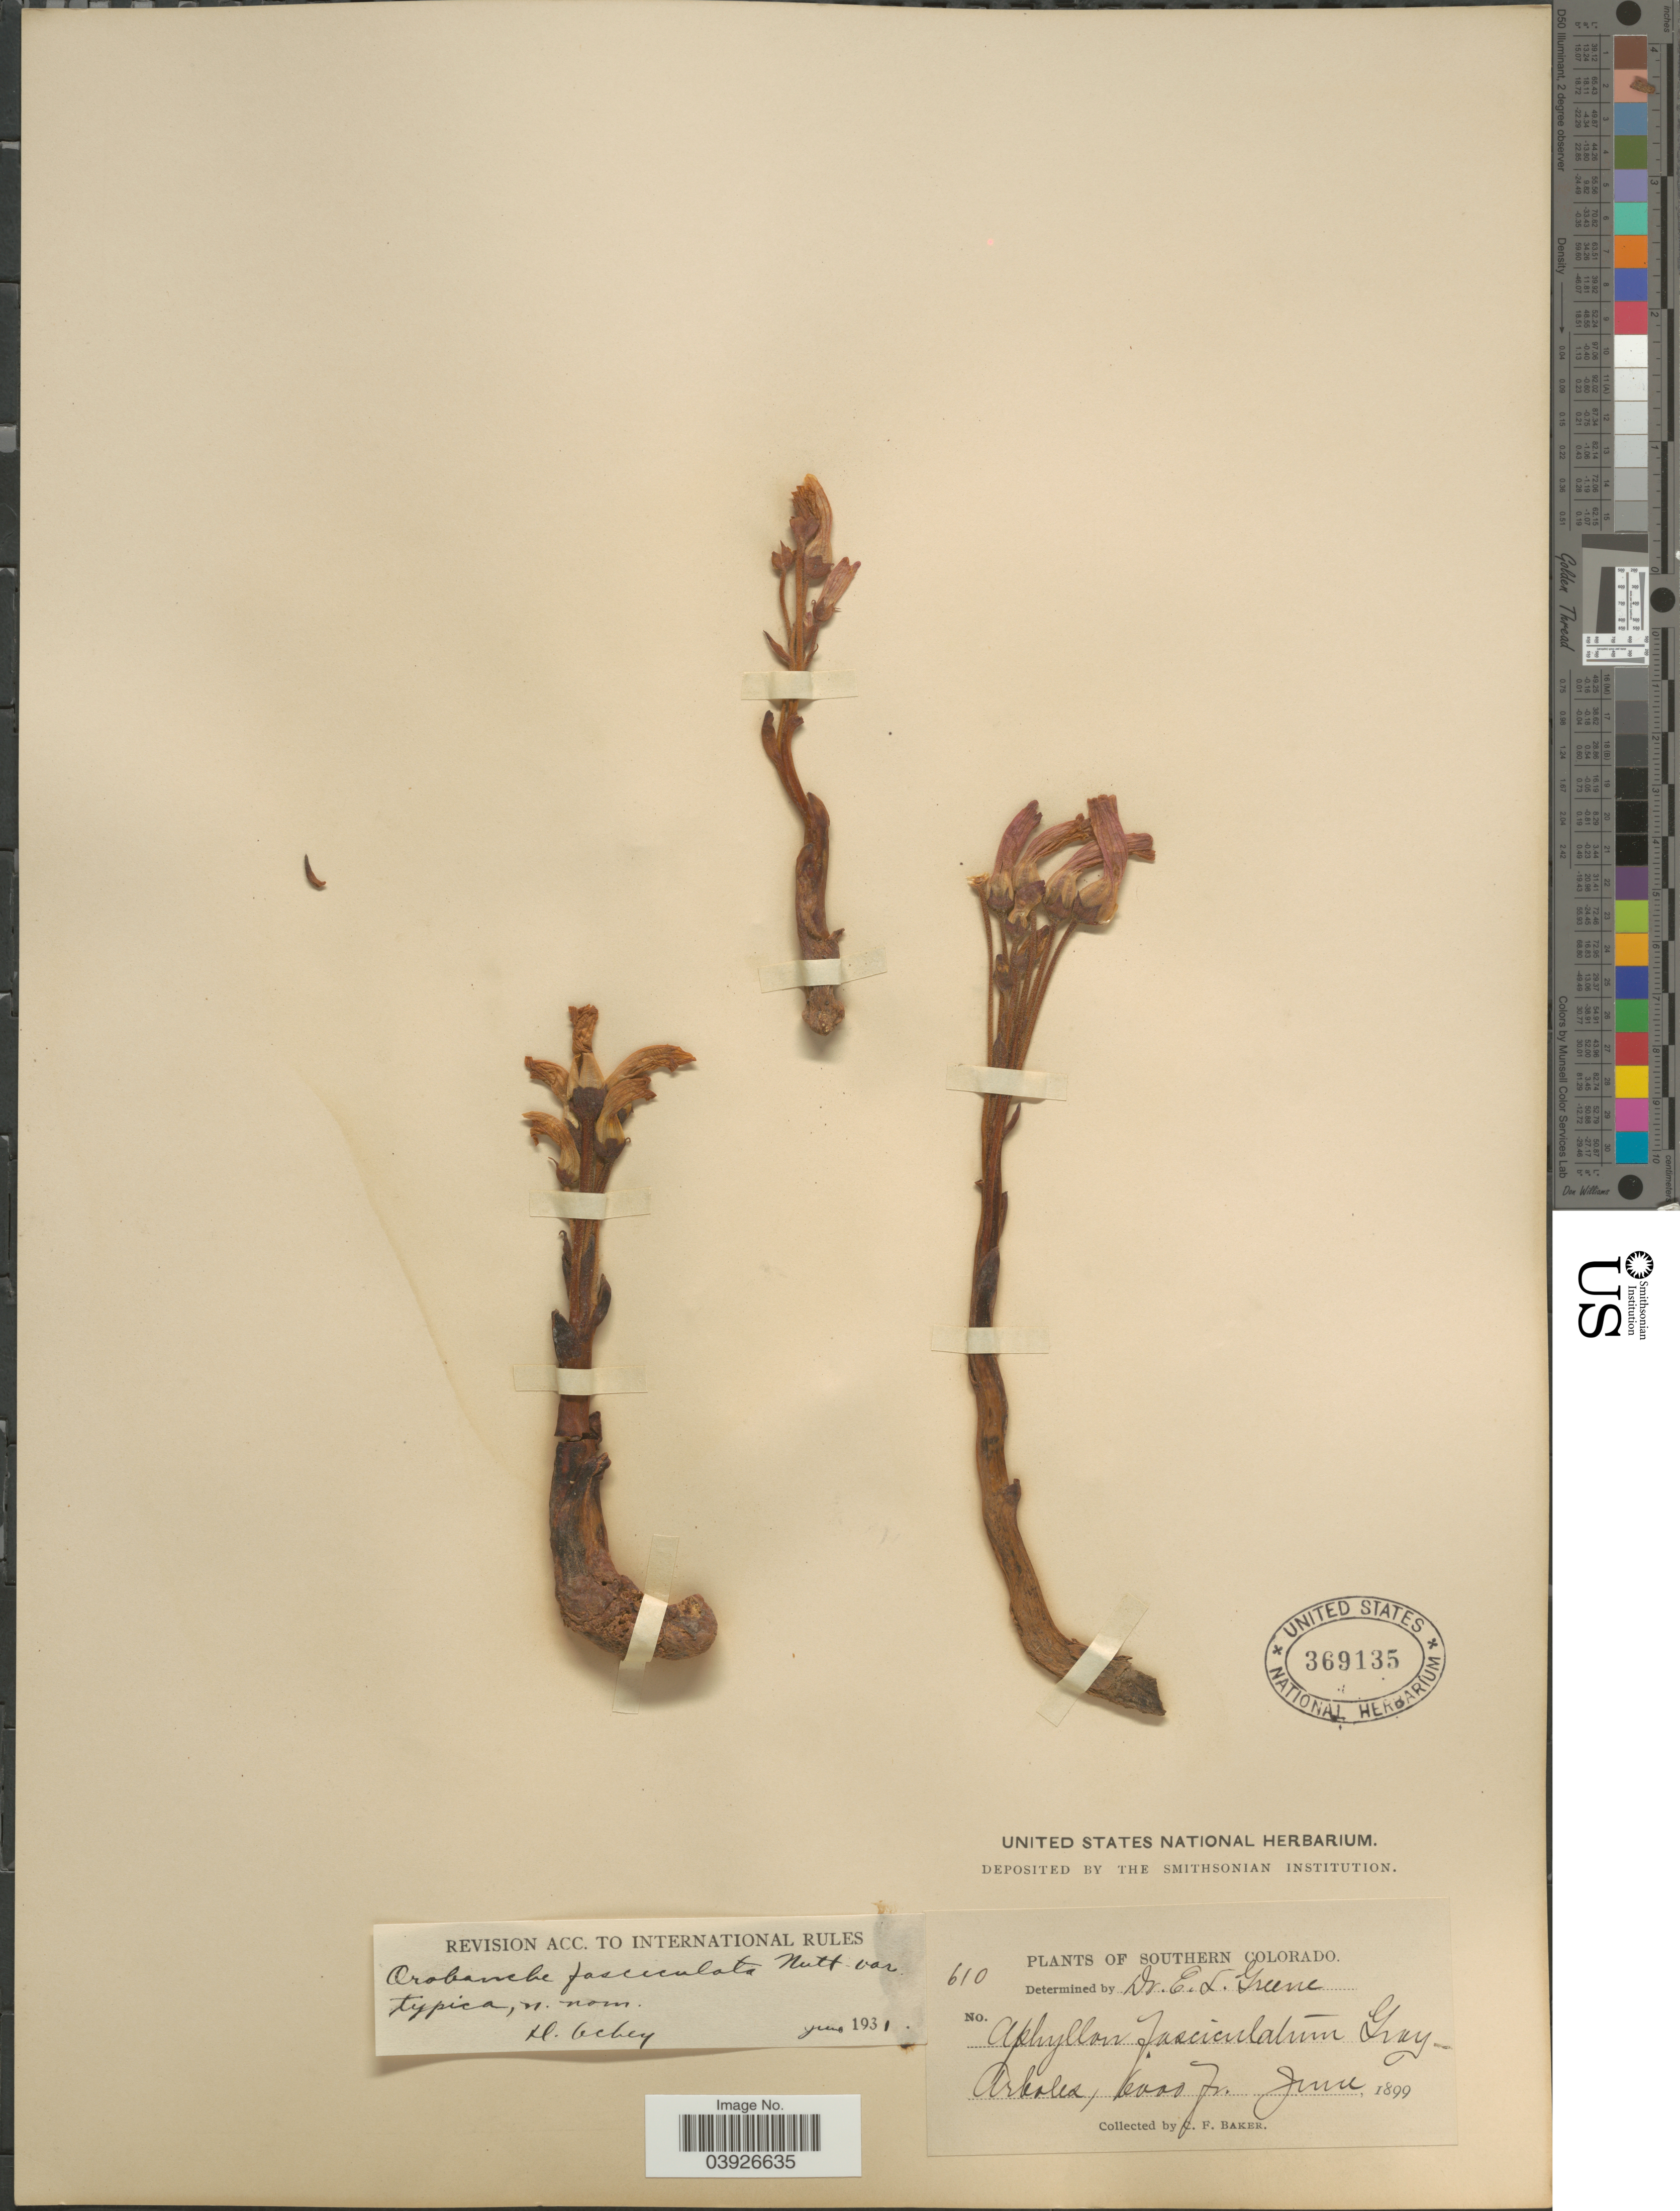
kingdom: Plantae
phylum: Tracheophyta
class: Magnoliopsida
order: Lamiales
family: Orobanchaceae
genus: Aphyllon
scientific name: Aphyllon fasciculatum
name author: (Nutt.) Torr. & A. Gray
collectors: C. F. Baker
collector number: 610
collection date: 1899-06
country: United States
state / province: Colorado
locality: Southern Colorado. Arboles.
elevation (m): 1829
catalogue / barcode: US 369135